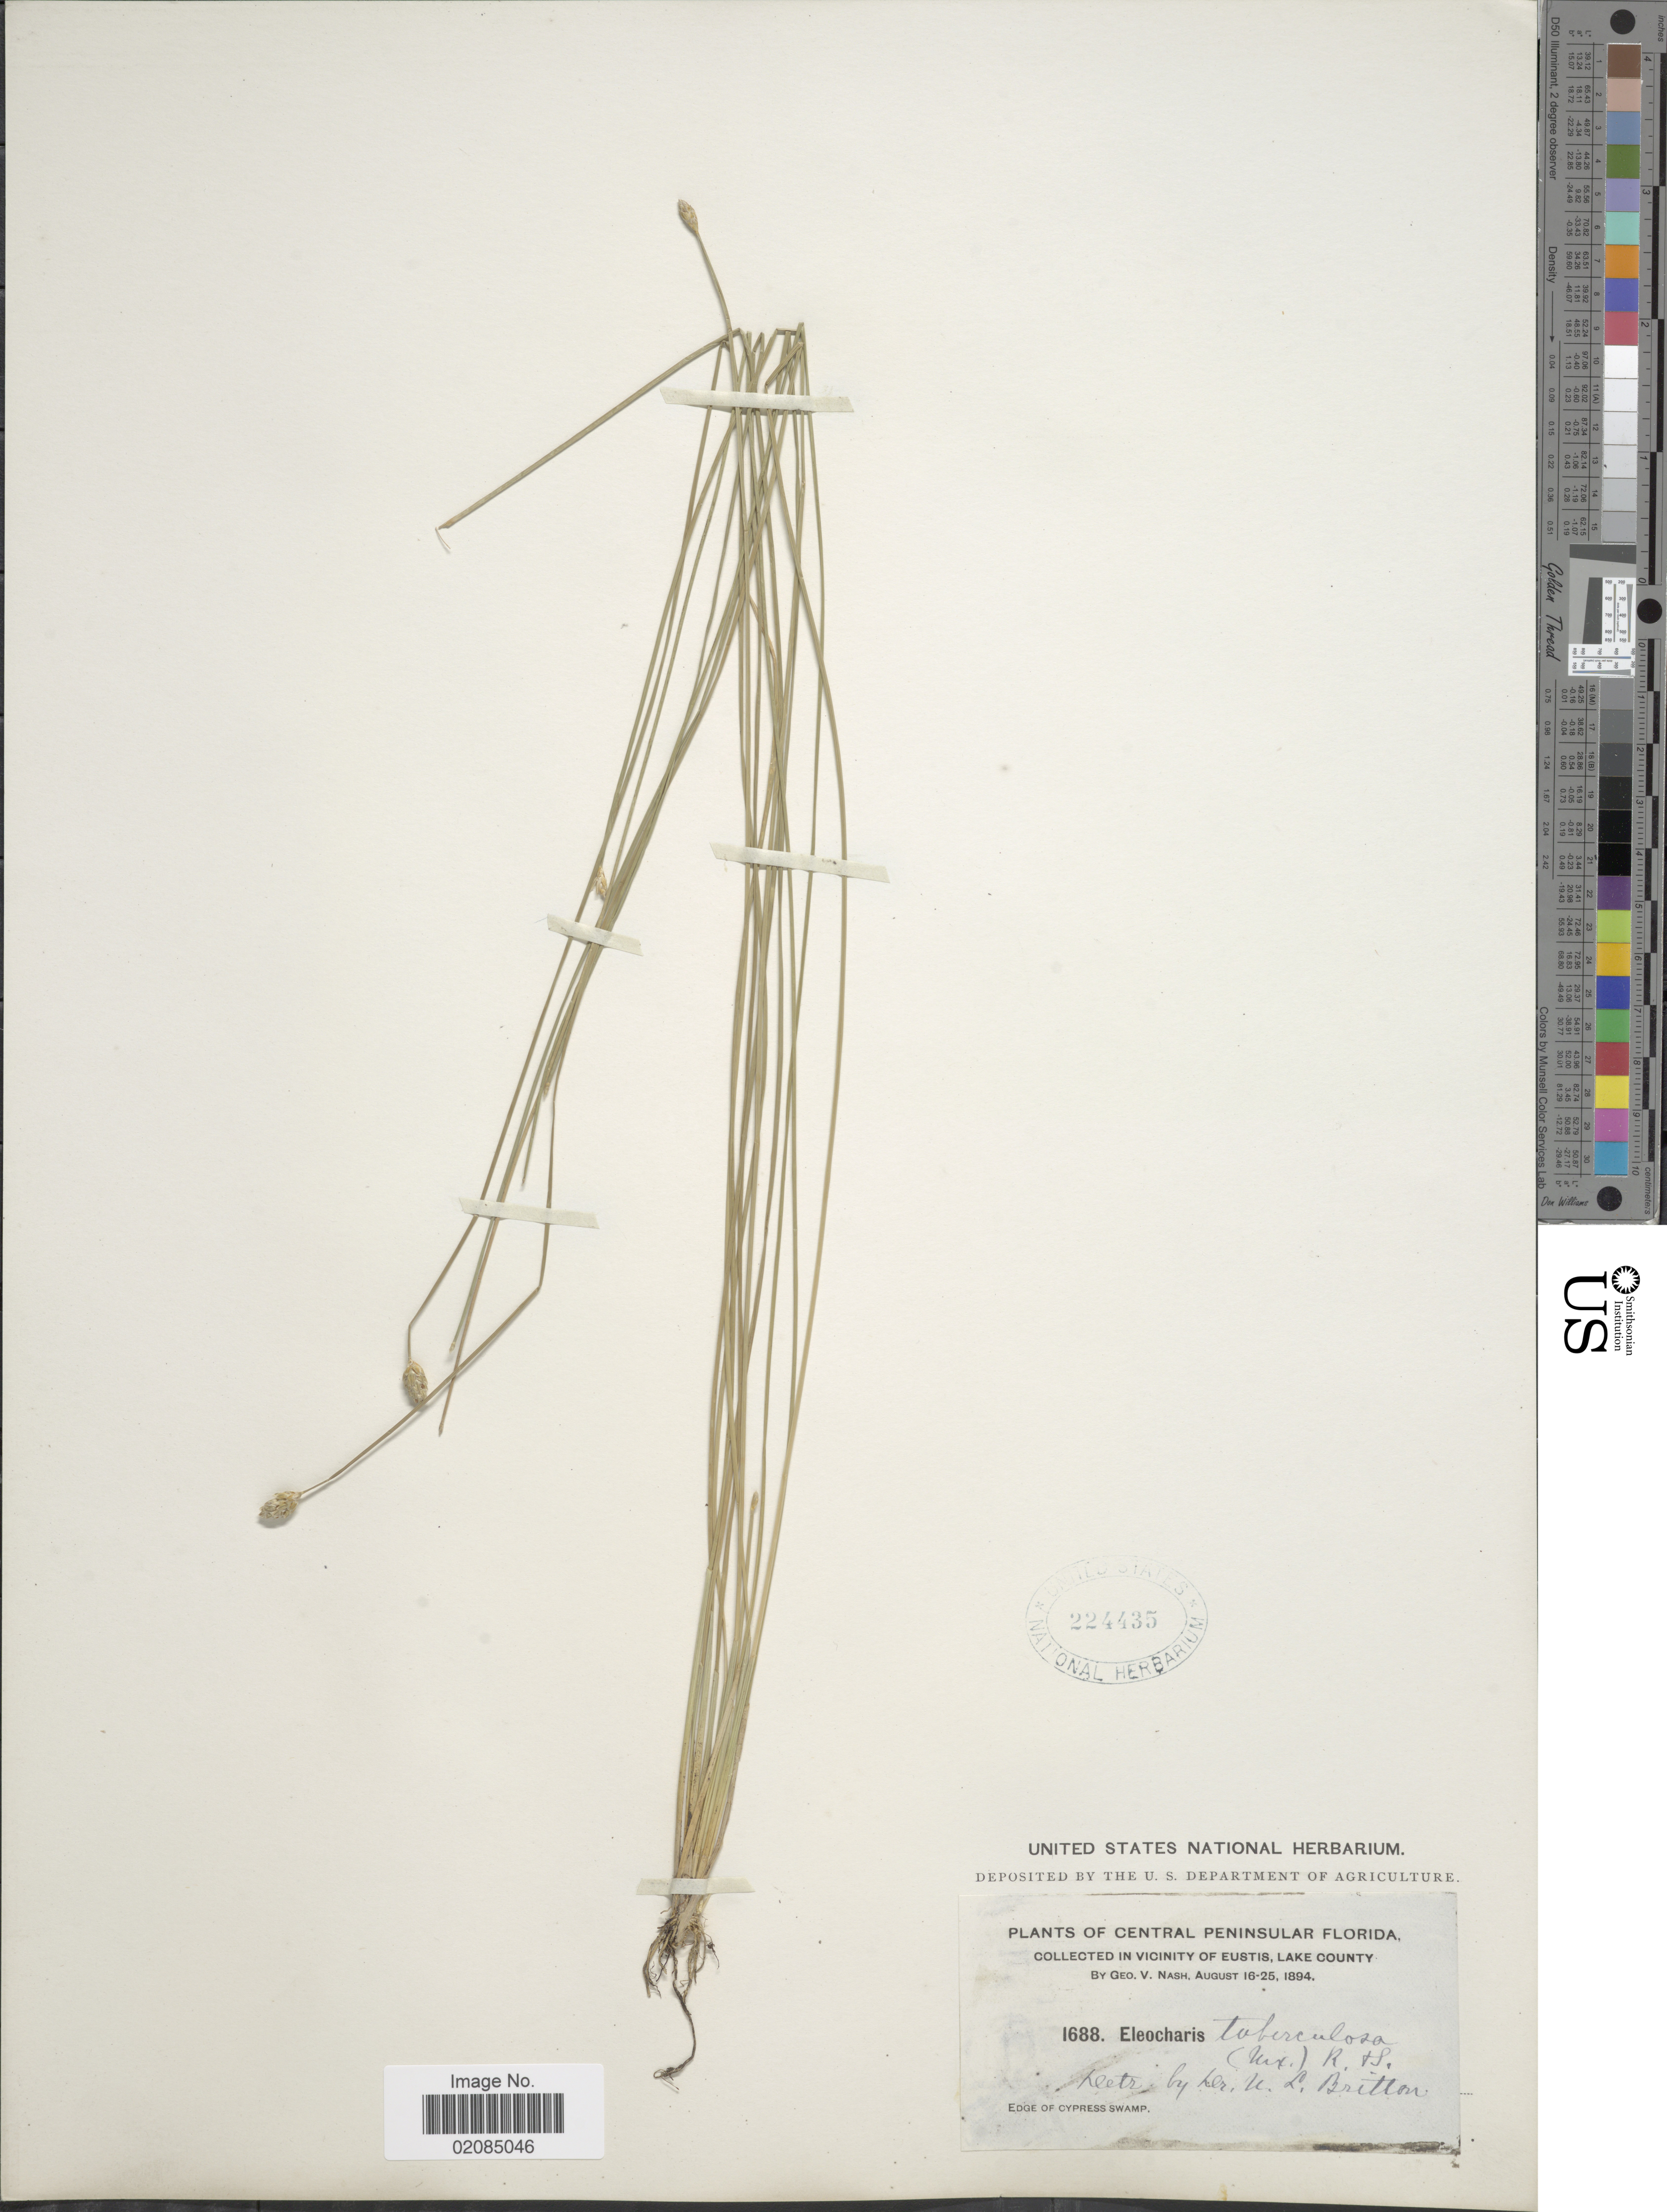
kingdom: Plantae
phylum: Tracheophyta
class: Liliopsida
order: Poales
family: Cyperaceae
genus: Eleocharis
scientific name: Eleocharis tuberculosa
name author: (Michx.) Roem. & Schult.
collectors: G. V. Nash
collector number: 1688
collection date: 1894-08-16/1894-08-25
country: United States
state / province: Florida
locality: Central Peninsular Florida, in vicinity of Eustis, Lake County, edge of Cypress Swamp.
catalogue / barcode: US 224435